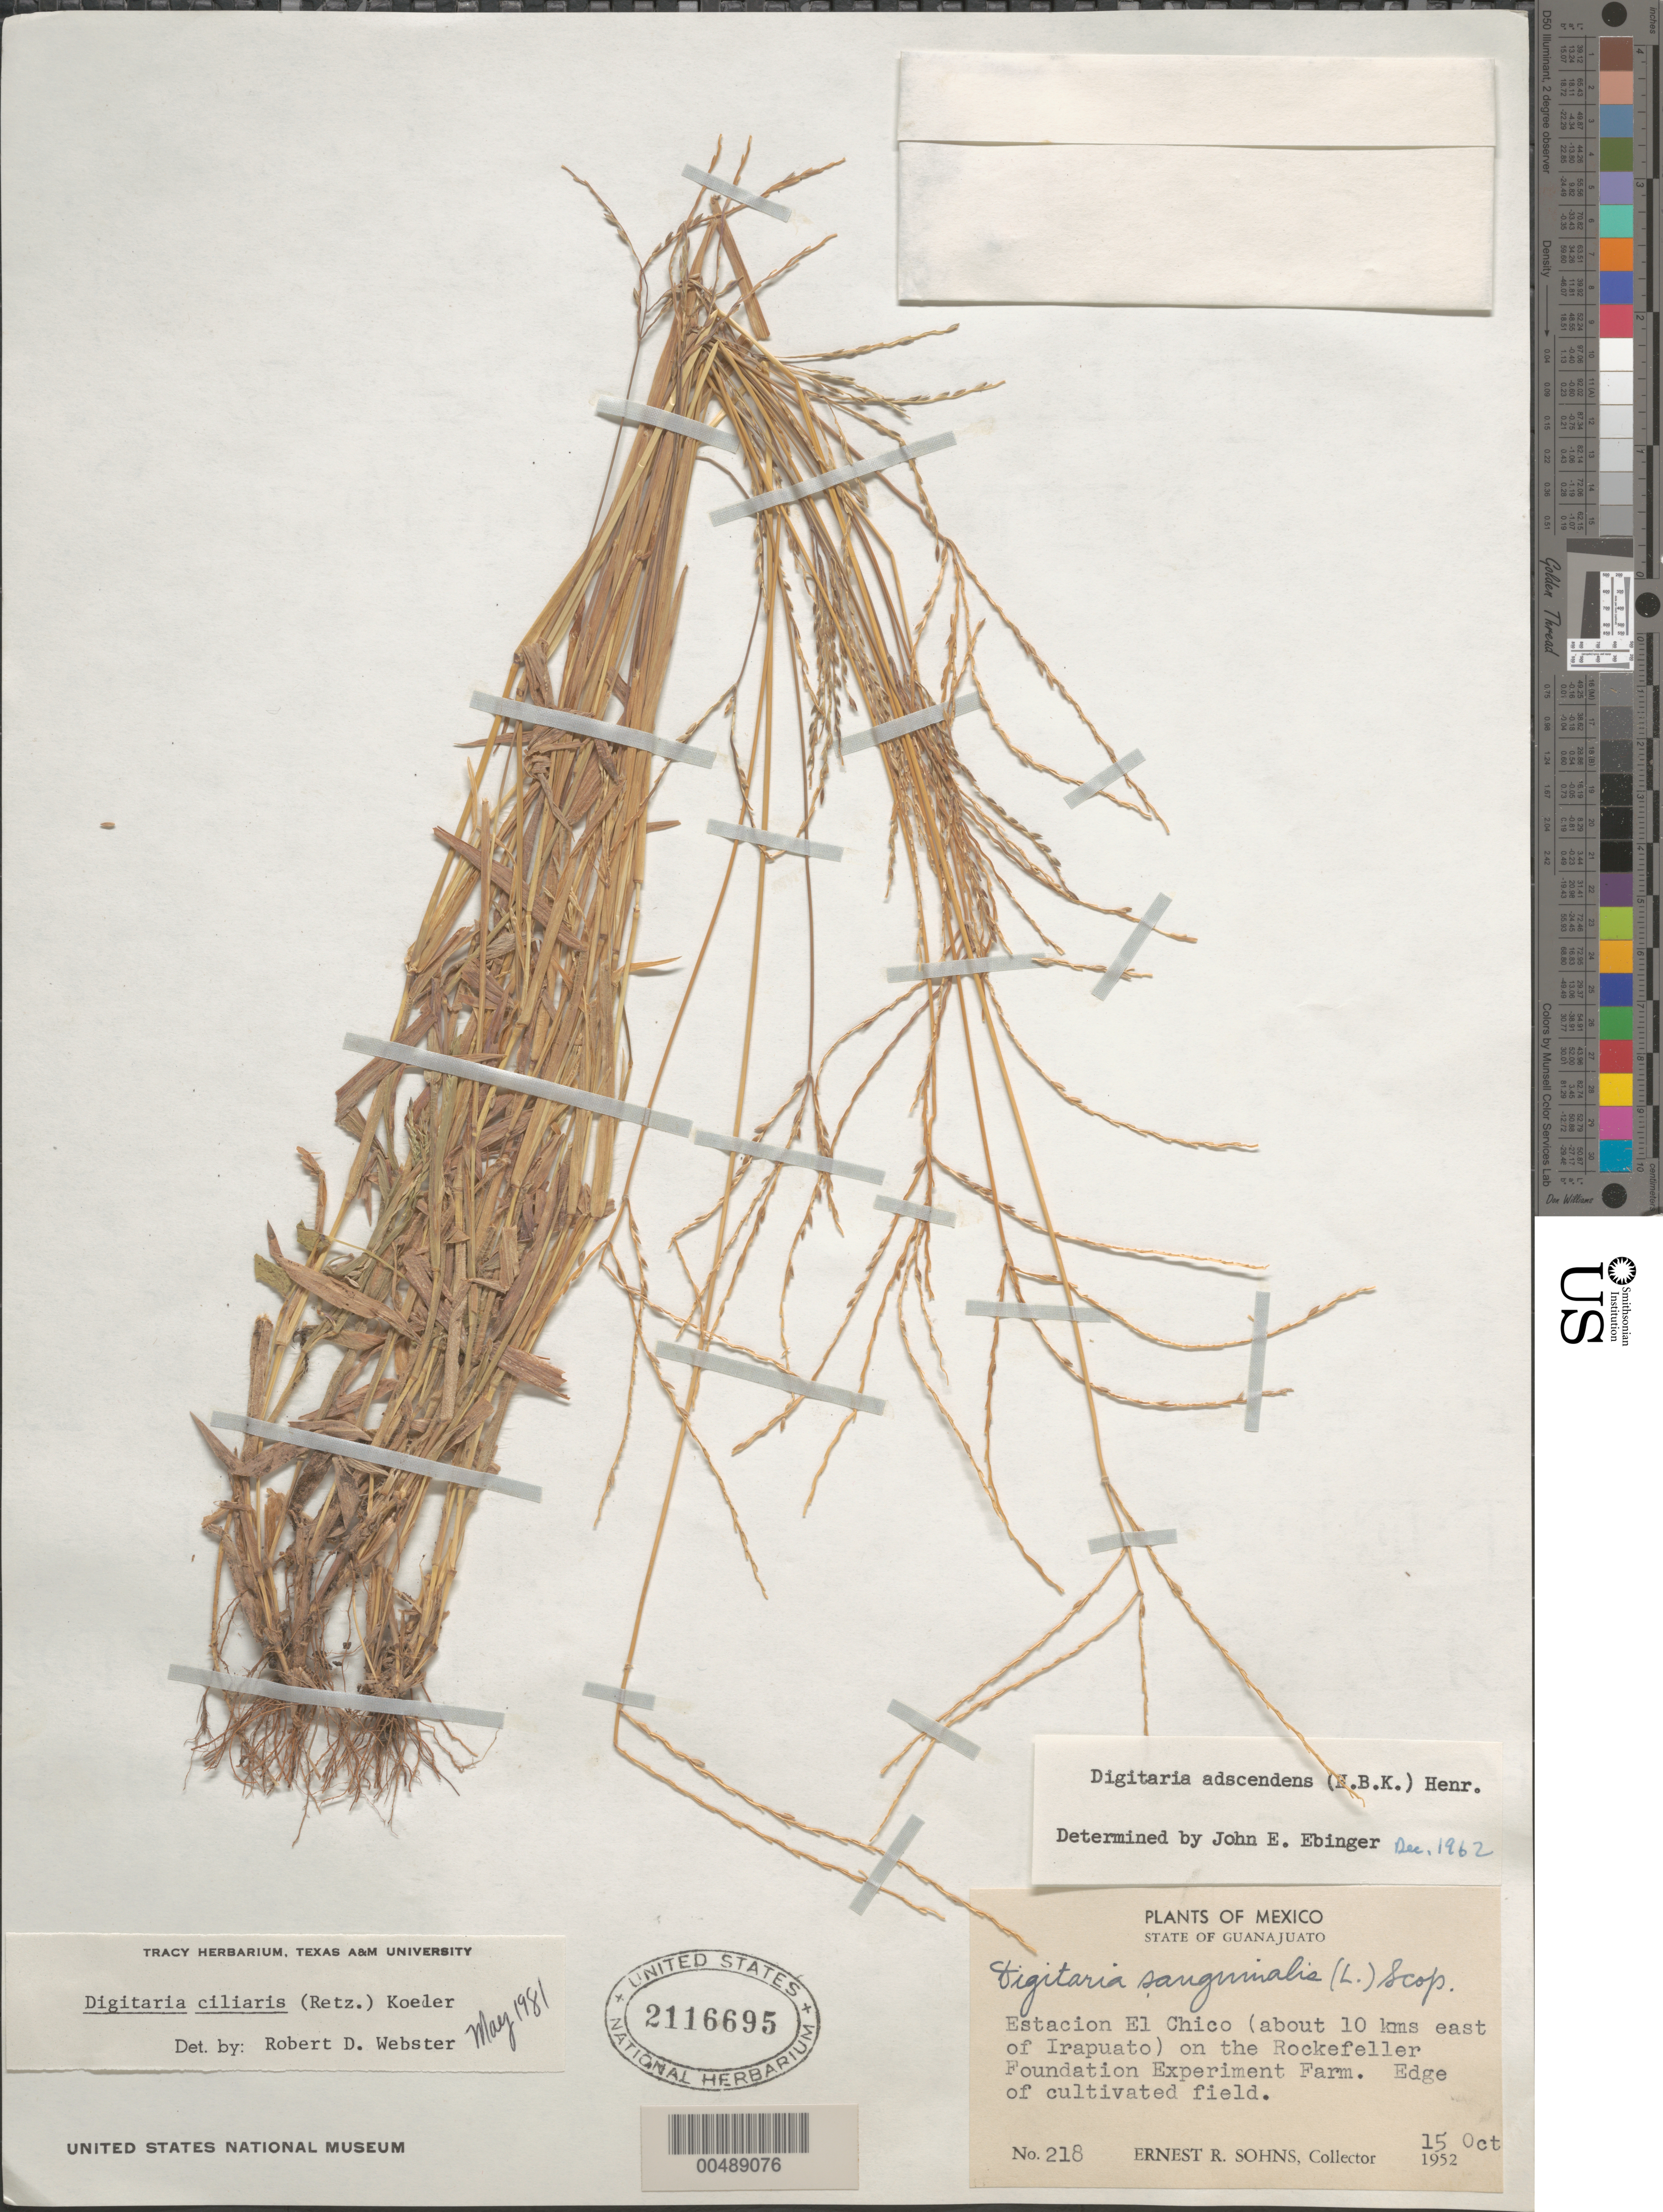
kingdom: Plantae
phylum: Tracheophyta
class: Liliopsida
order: Poales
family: Poaceae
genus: Digitaria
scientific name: Digitaria ciliaris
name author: (Retz.) Koeler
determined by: Webster, Robert D.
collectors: E. R. Sohns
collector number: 218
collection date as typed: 15 Oct 1952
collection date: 1952-10-15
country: Mexico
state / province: Guanajuato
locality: Estacion El Chico (about 10 km E of Irapuato) on the Rockefeller Foundation Experiment Farm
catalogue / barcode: US 2116695